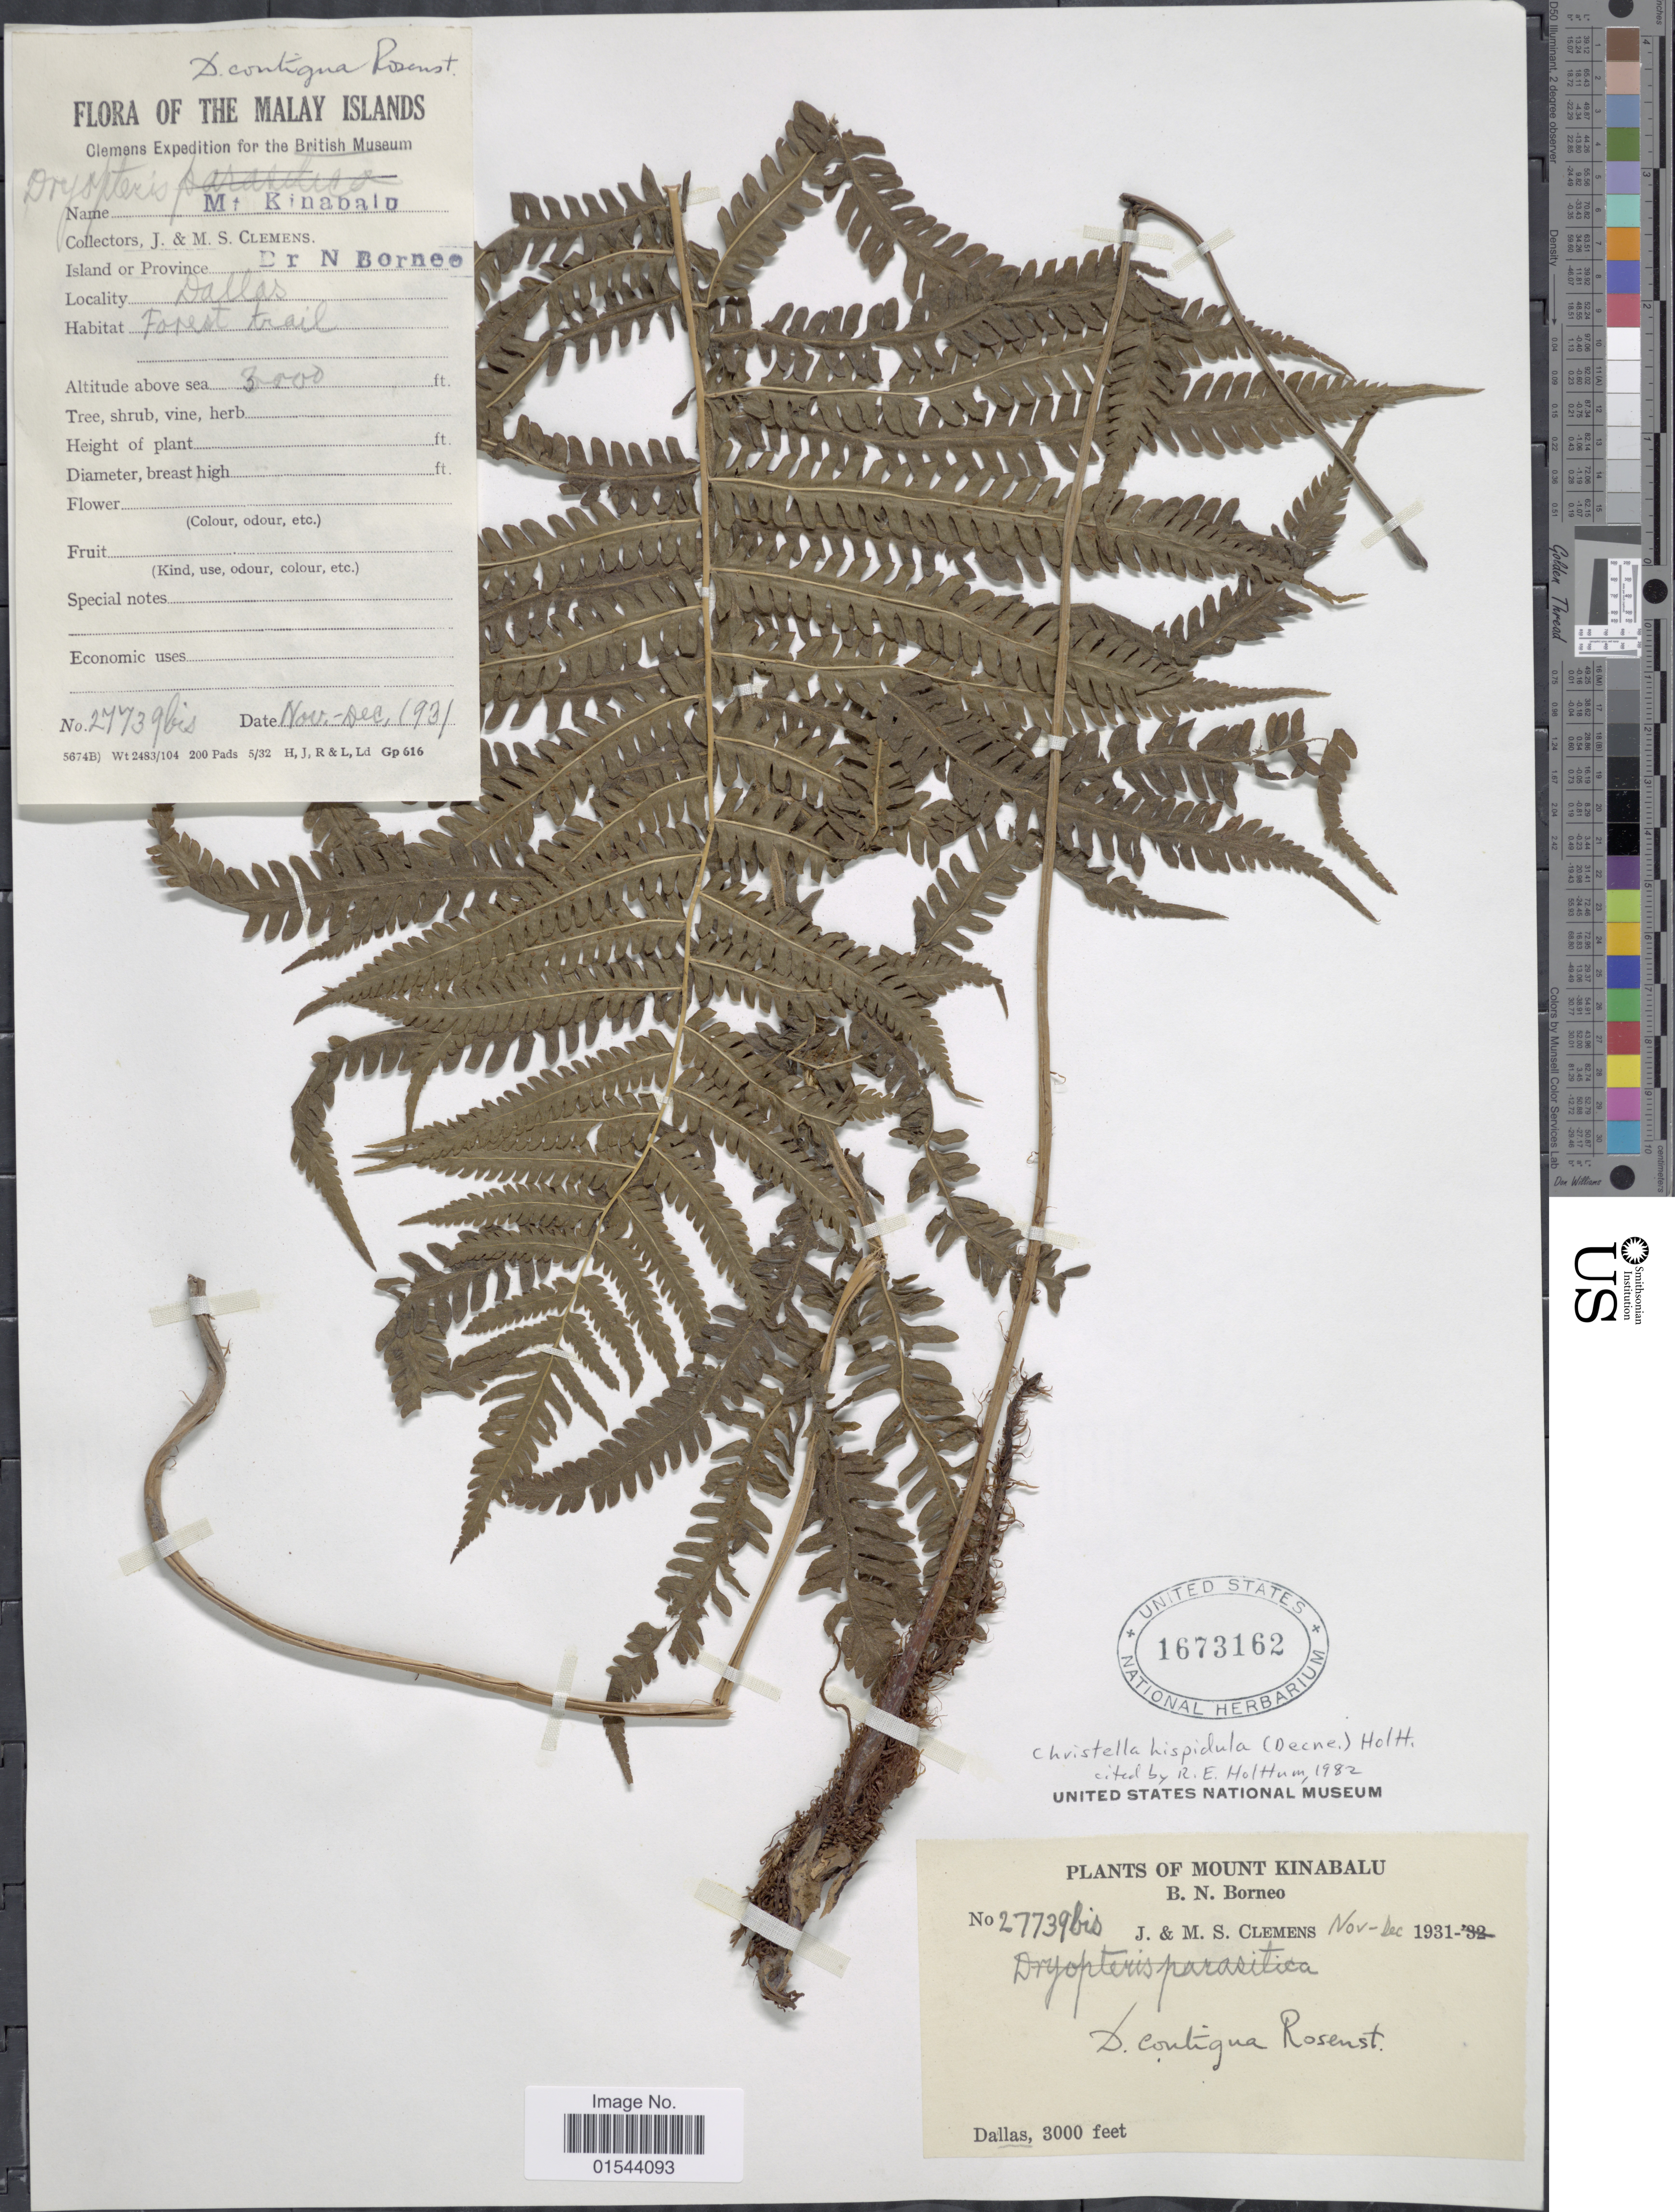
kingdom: Plantae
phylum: Tracheophyta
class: Polypodiopsida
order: Polypodiales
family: Thelypteridaceae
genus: Christella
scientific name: Christella hispidula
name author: (Decne.) Holttum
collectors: J. Clemens & M. S. Clemens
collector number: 27739bis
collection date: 1931-11/1931-12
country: Malaysia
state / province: Sabah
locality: Mount KInabalu, B.N. Borneo, Dallas, The Malay Islands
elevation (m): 914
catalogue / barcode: US 1673162